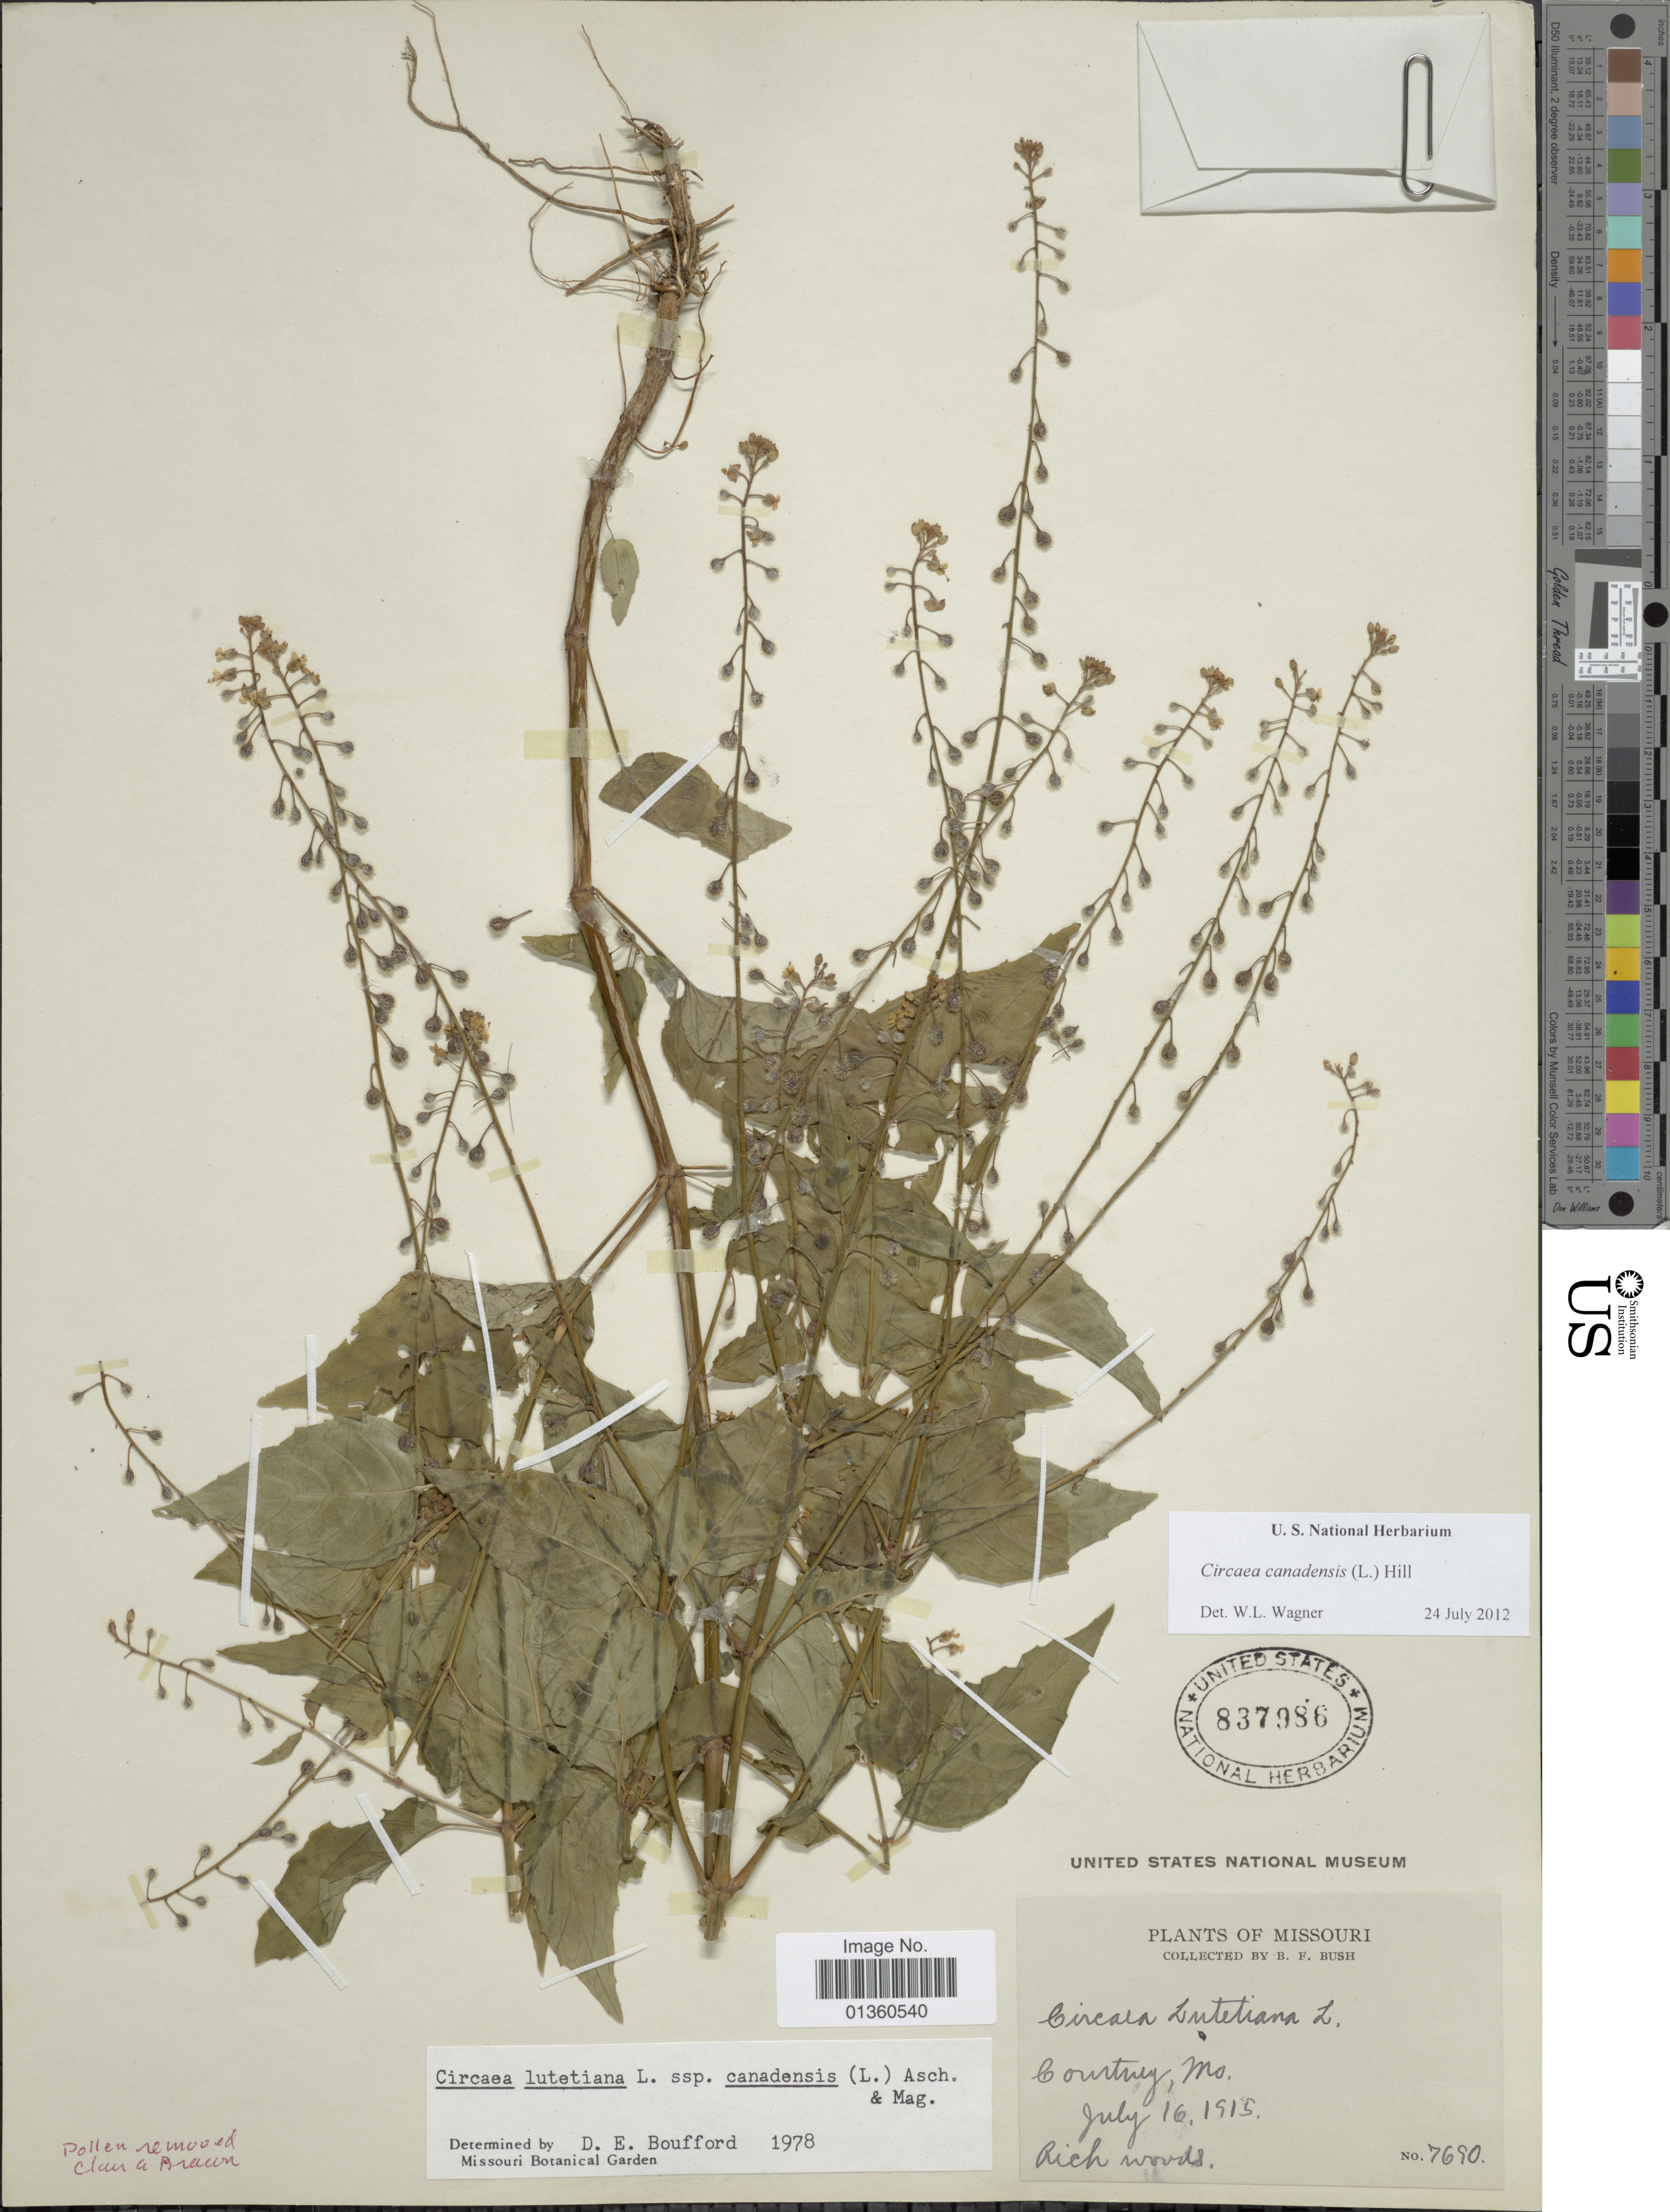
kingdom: Plantae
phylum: Tracheophyta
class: Magnoliopsida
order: Myrtales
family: Onagraceae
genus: Circaea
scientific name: Circaea canadensis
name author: (L.) Hill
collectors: B. F. Bush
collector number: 7690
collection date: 1915-07-16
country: United States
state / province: Missouri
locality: Courtney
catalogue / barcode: US 837986